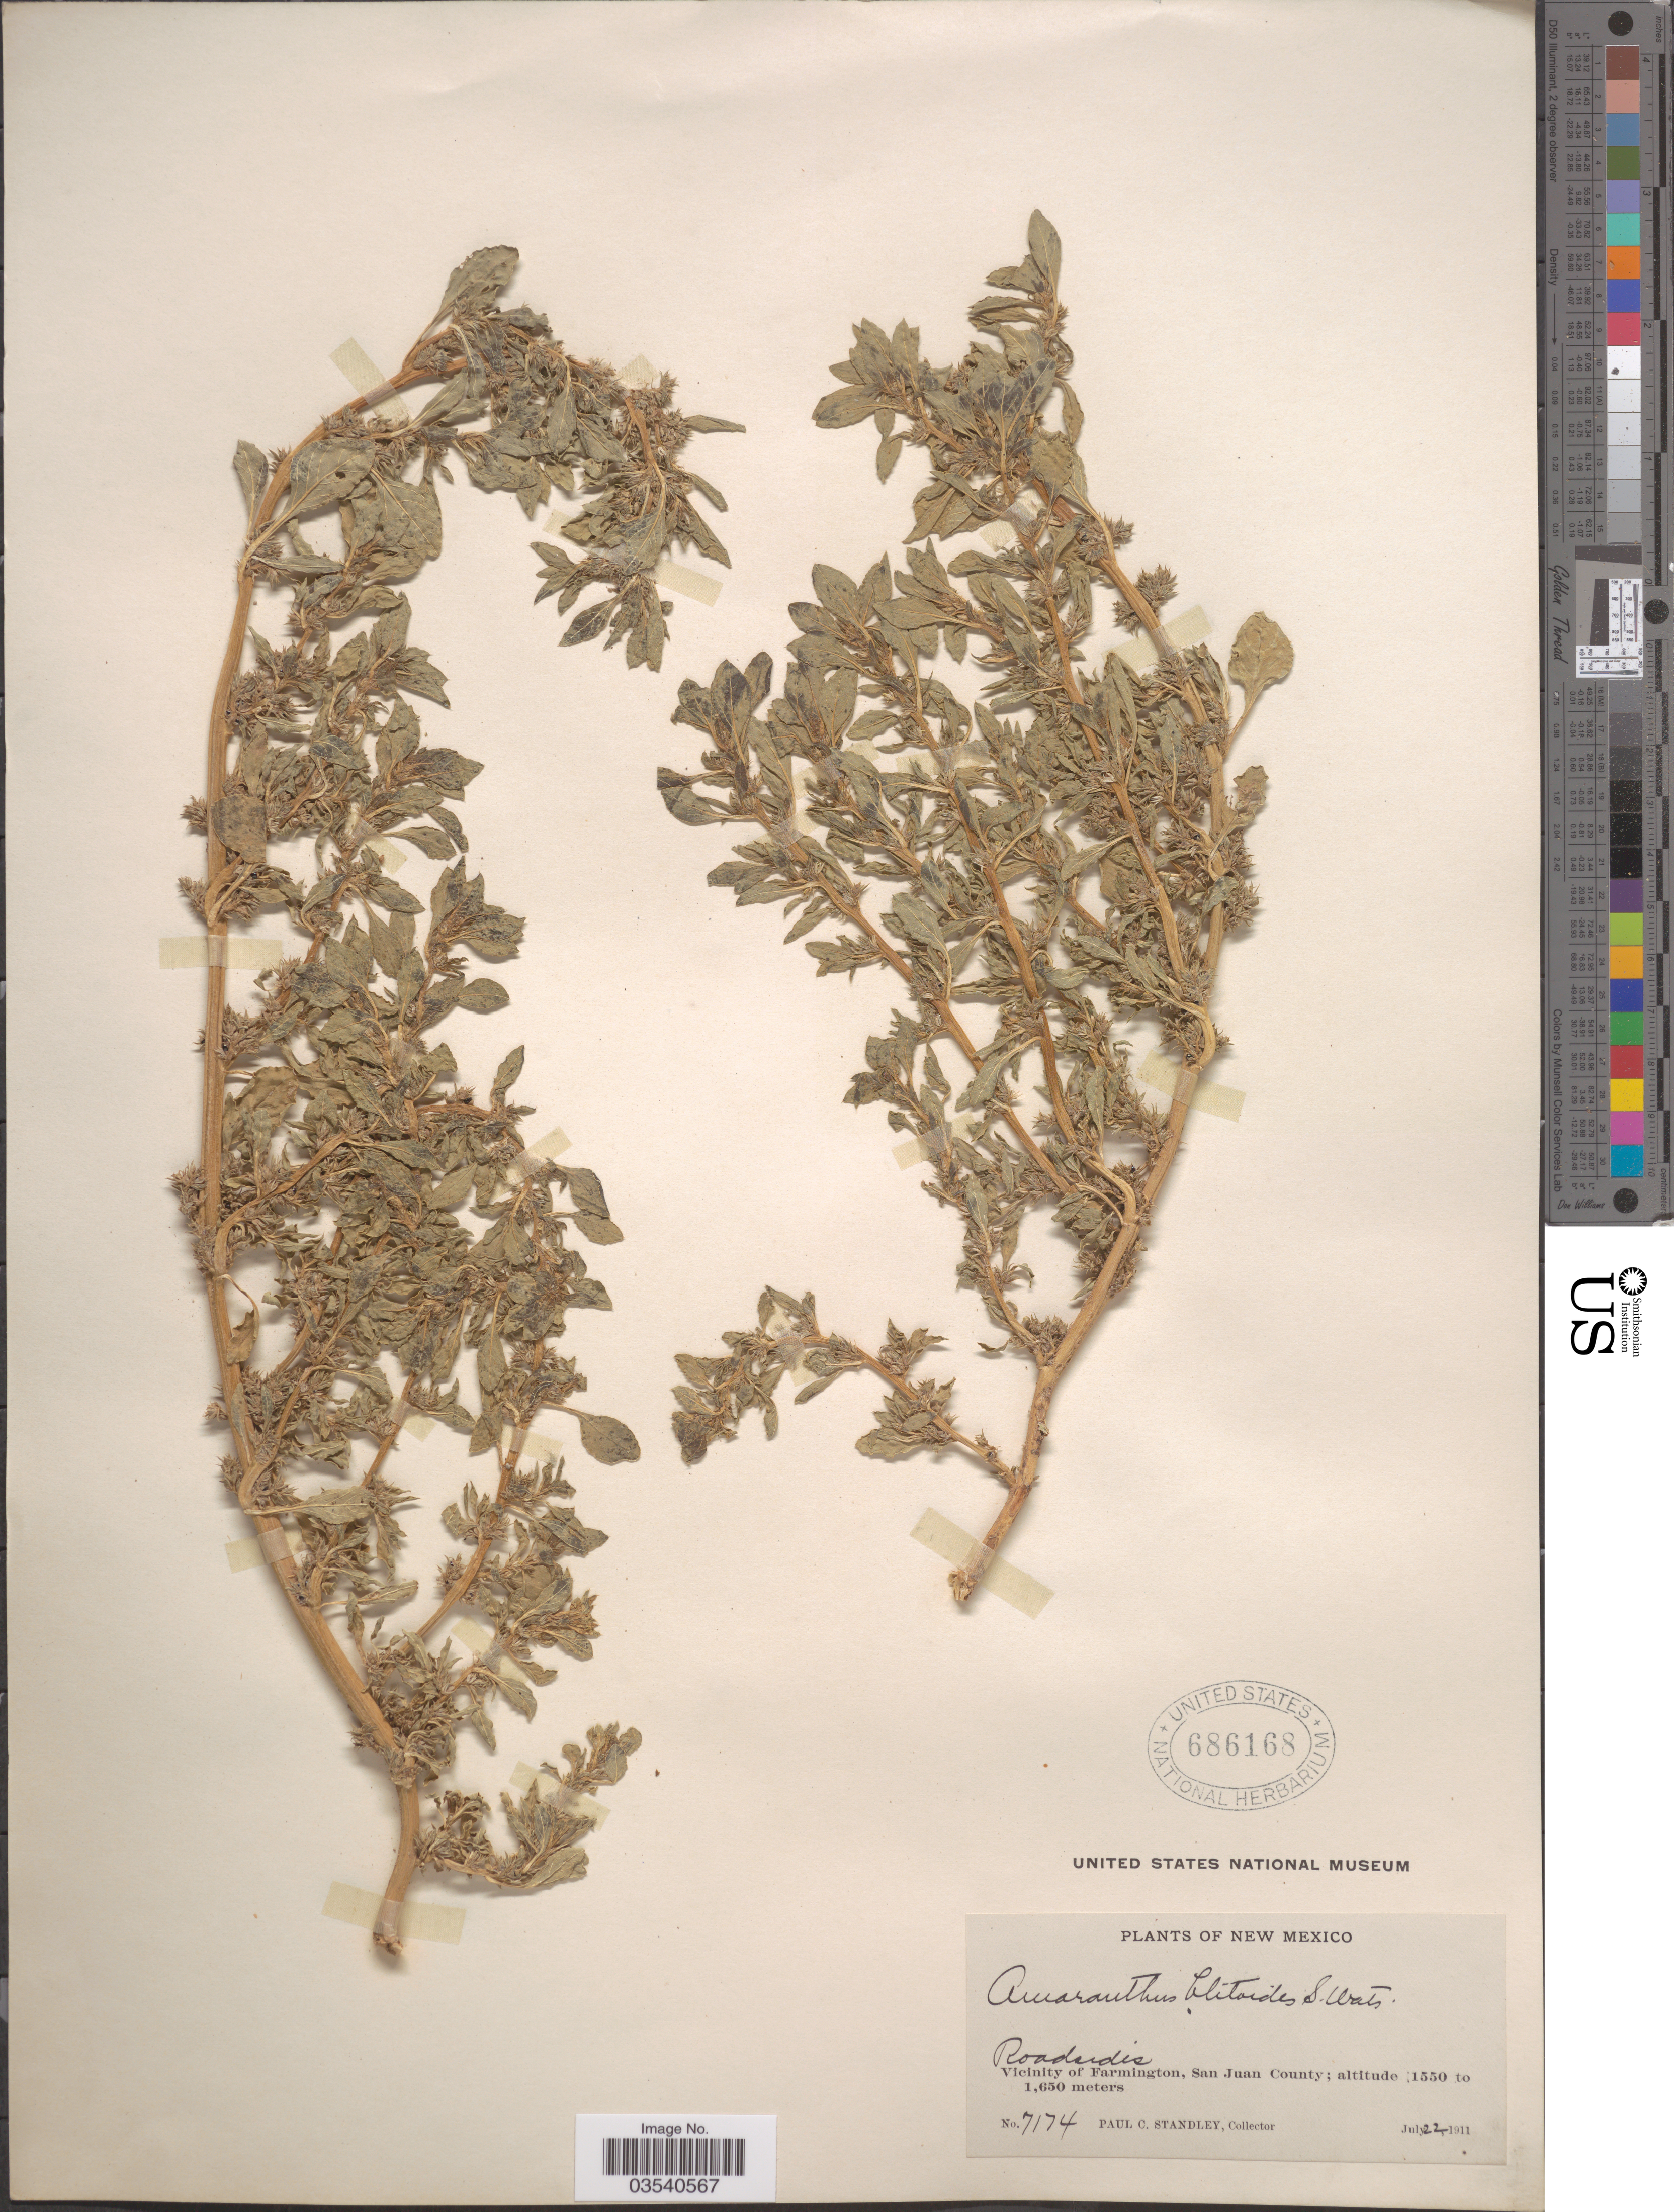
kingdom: Plantae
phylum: Tracheophyta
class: Magnoliopsida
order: Caryophyllales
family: Amaranthaceae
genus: Amaranthus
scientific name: Amaranthus graecizans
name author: L.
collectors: P. C. Standley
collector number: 7174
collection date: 1911-07-22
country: United States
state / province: New Mexico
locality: Vicinity of Farmington, San Juan County.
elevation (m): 1550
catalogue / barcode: US 686168